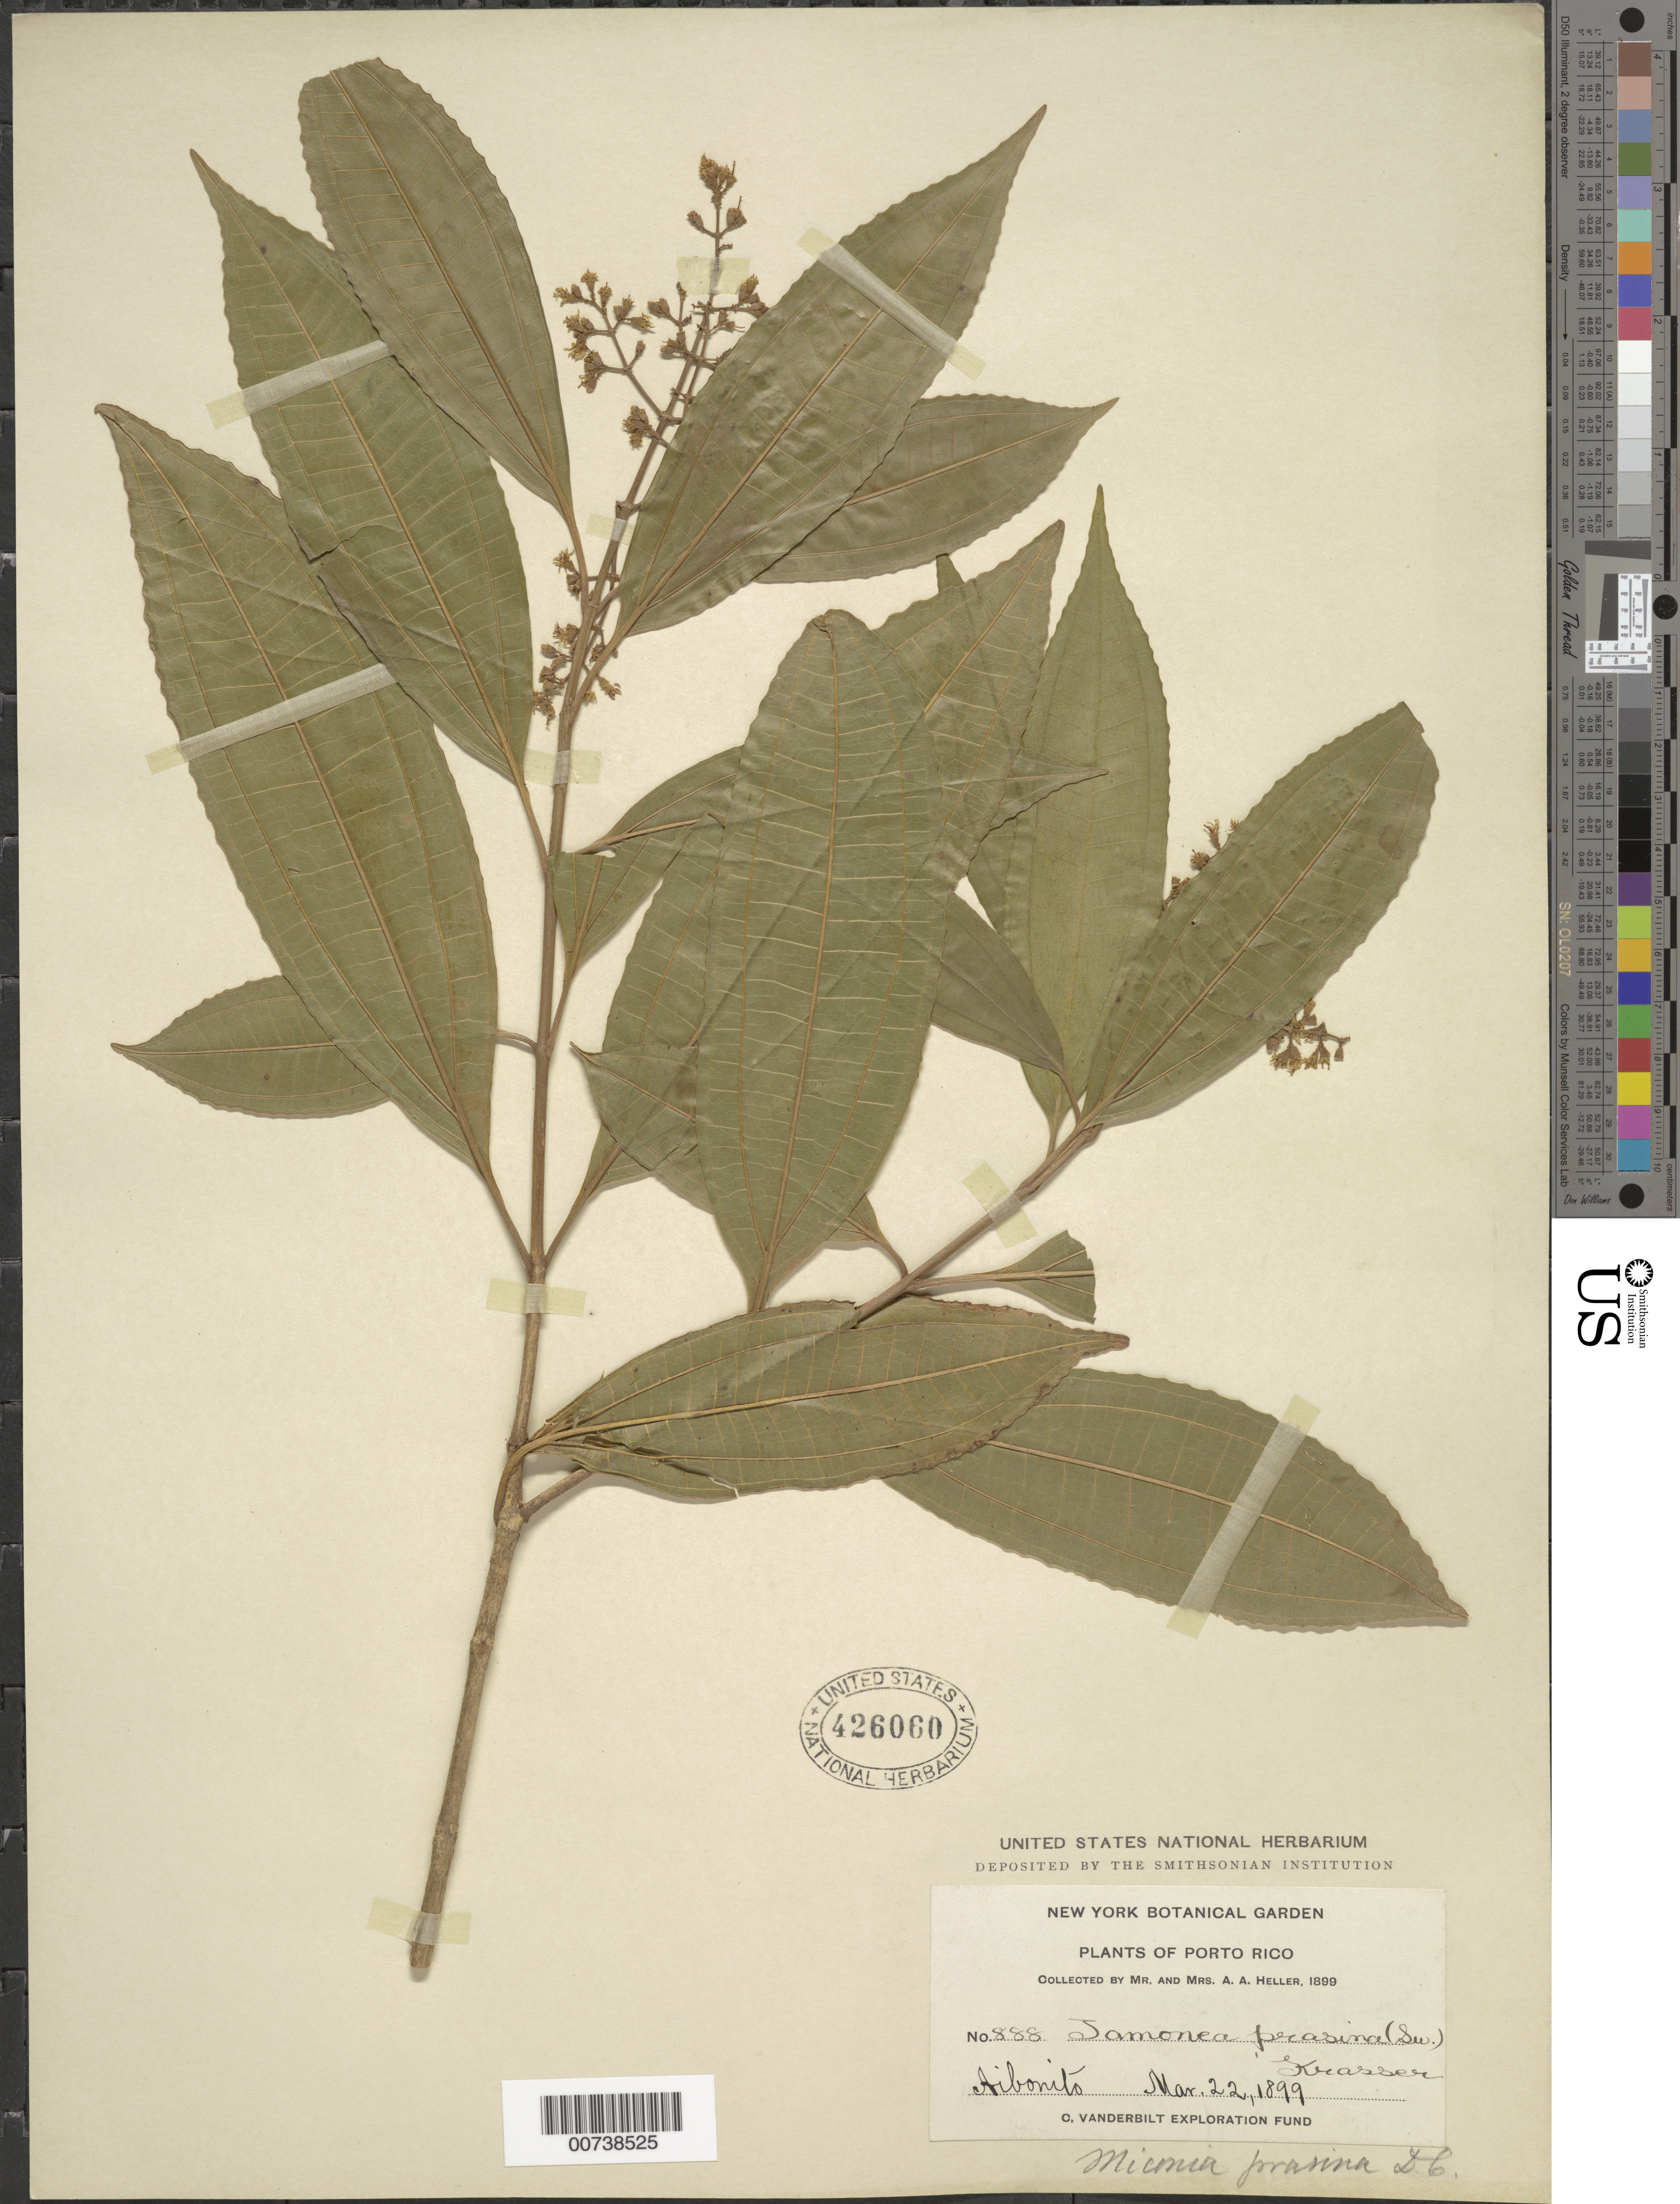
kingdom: Plantae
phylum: Tracheophyta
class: Magnoliopsida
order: Myrtales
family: Melastomataceae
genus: Miconia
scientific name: Miconia prasina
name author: (Sw.) DC.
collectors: A. A. Heller & E. G. Heller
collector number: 888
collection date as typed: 22 Mar 1899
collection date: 1899-03-22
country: Puerto Rico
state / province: Abonito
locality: Aibonito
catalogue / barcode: US 426060